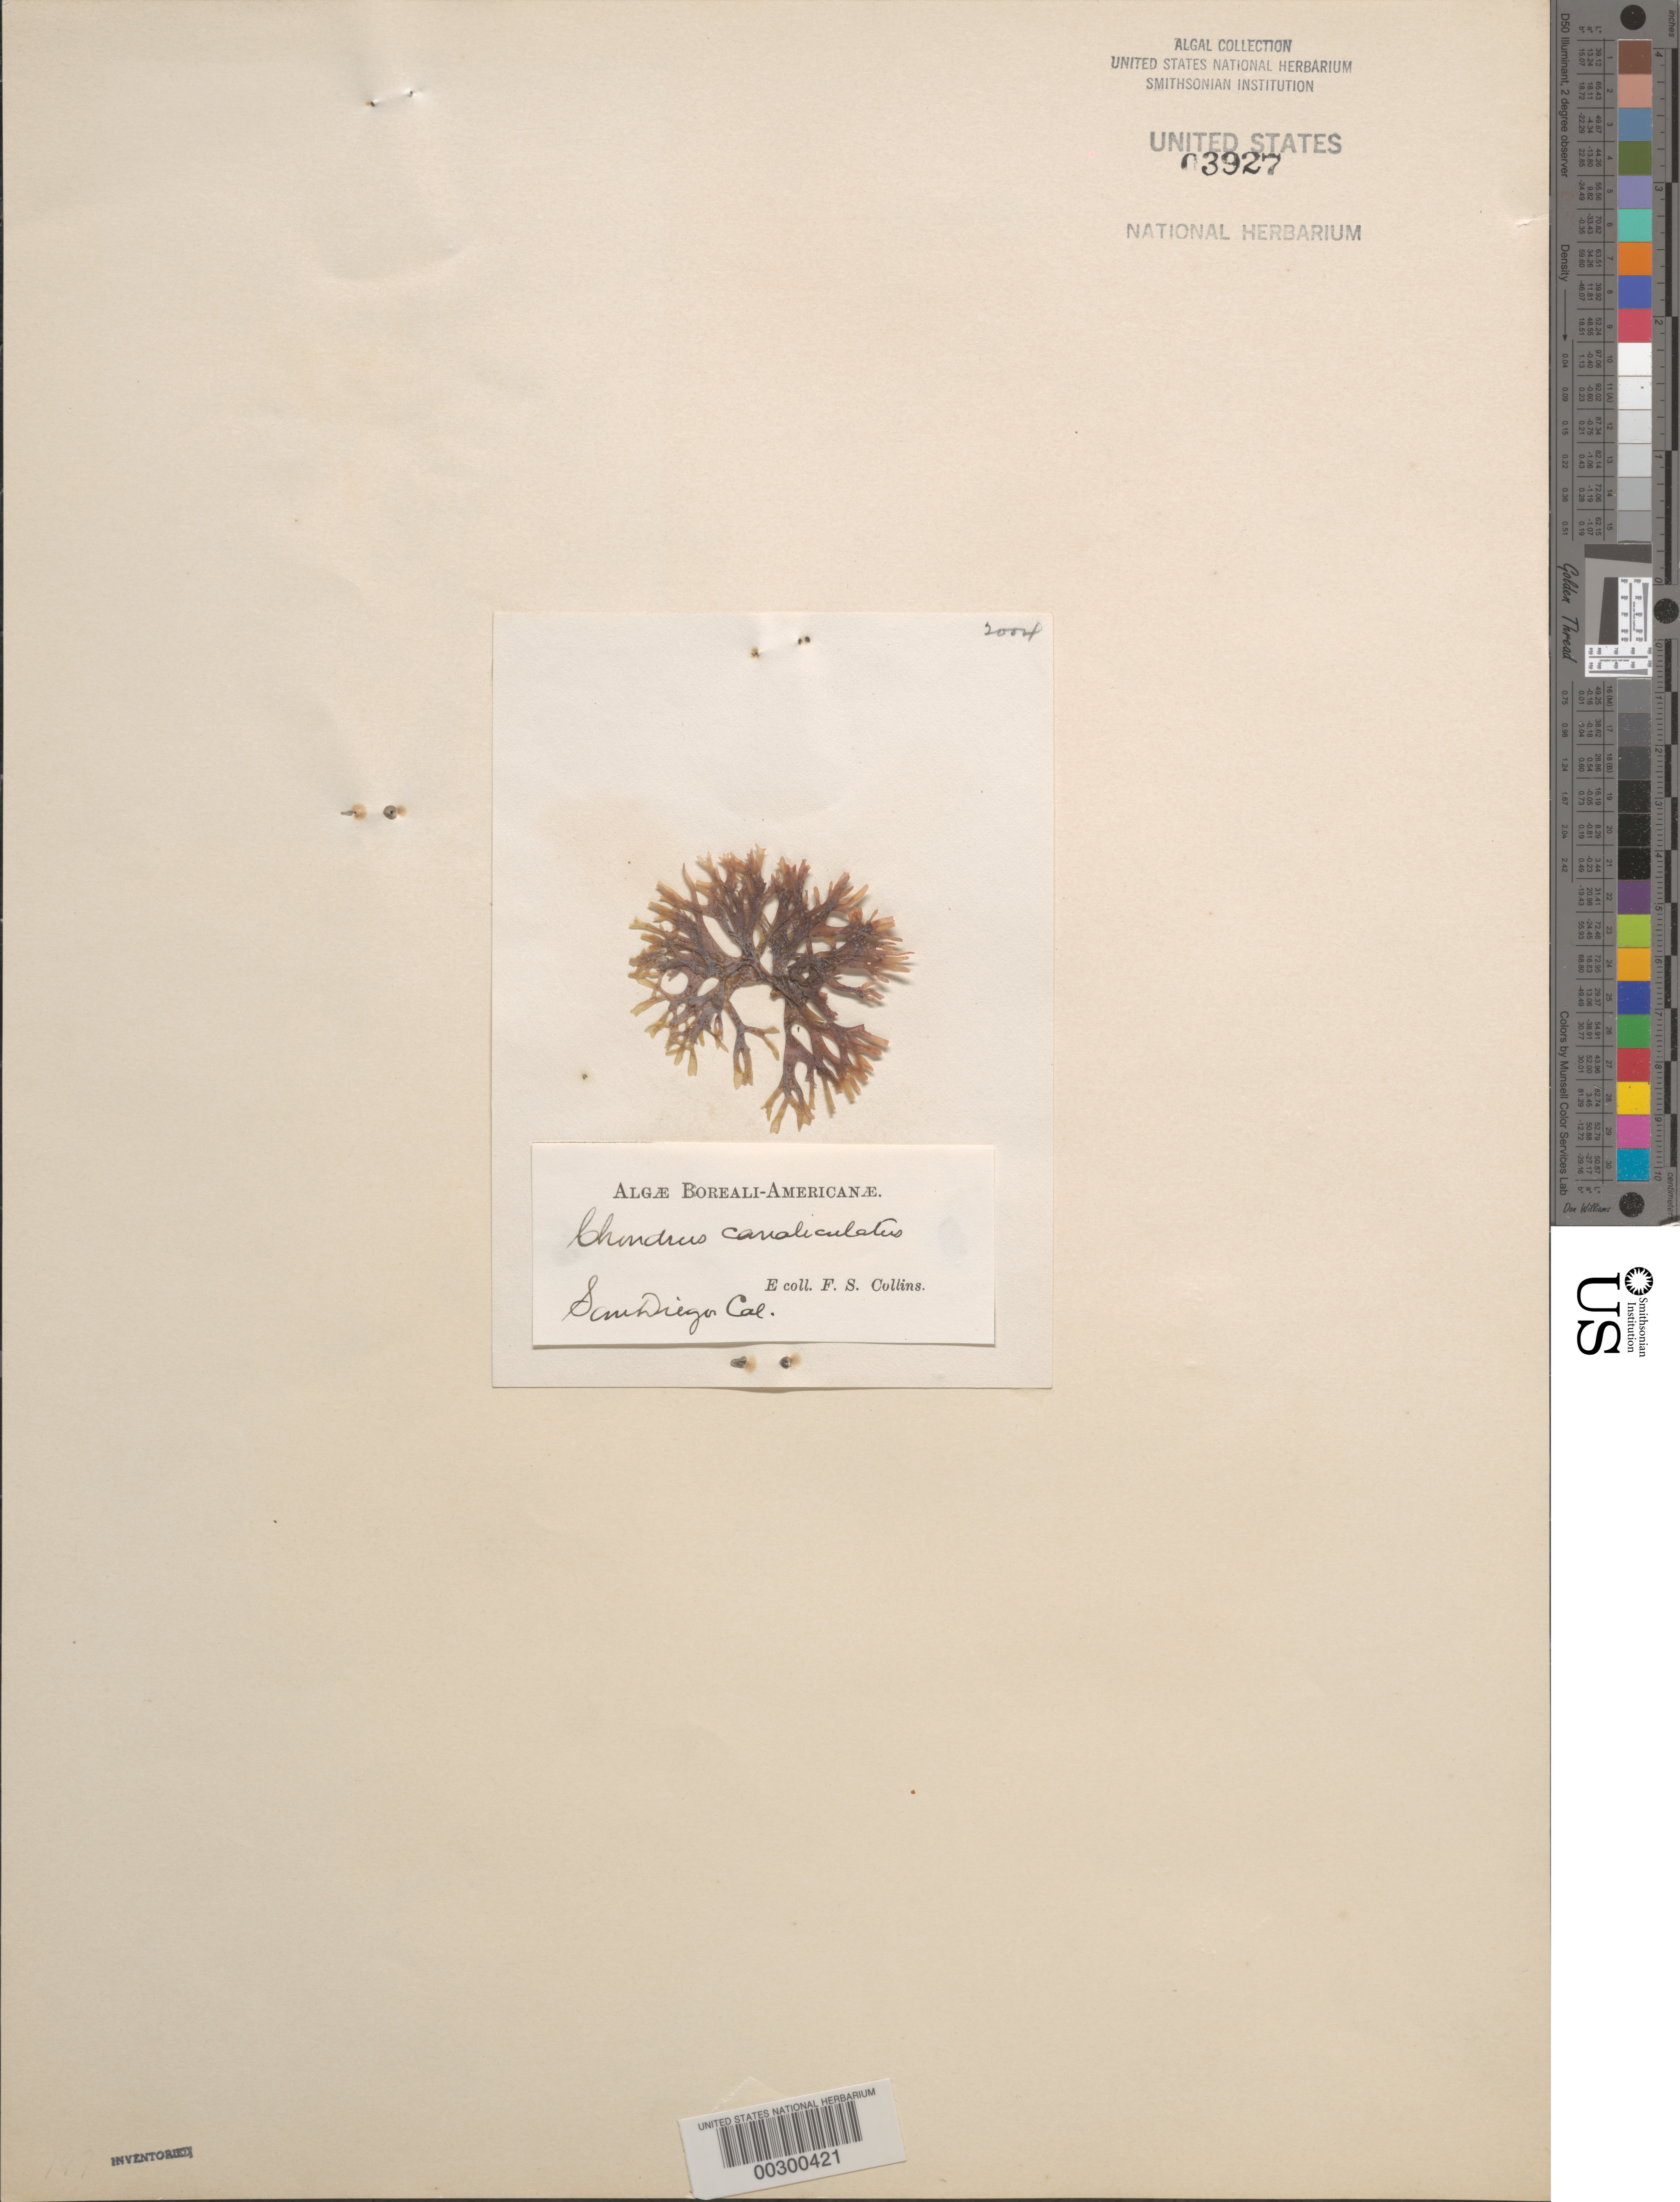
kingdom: Plantae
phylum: Rhodophyta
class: Florideophyceae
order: Gigartinales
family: Gigartinaceae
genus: Mazzaella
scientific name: Mazzaella canaliculata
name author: (C. Agardh) Arakaki & M.E.Ramírez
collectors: F. Collins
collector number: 2004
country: United States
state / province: California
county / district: San Diego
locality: San Diego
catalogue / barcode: US 3927